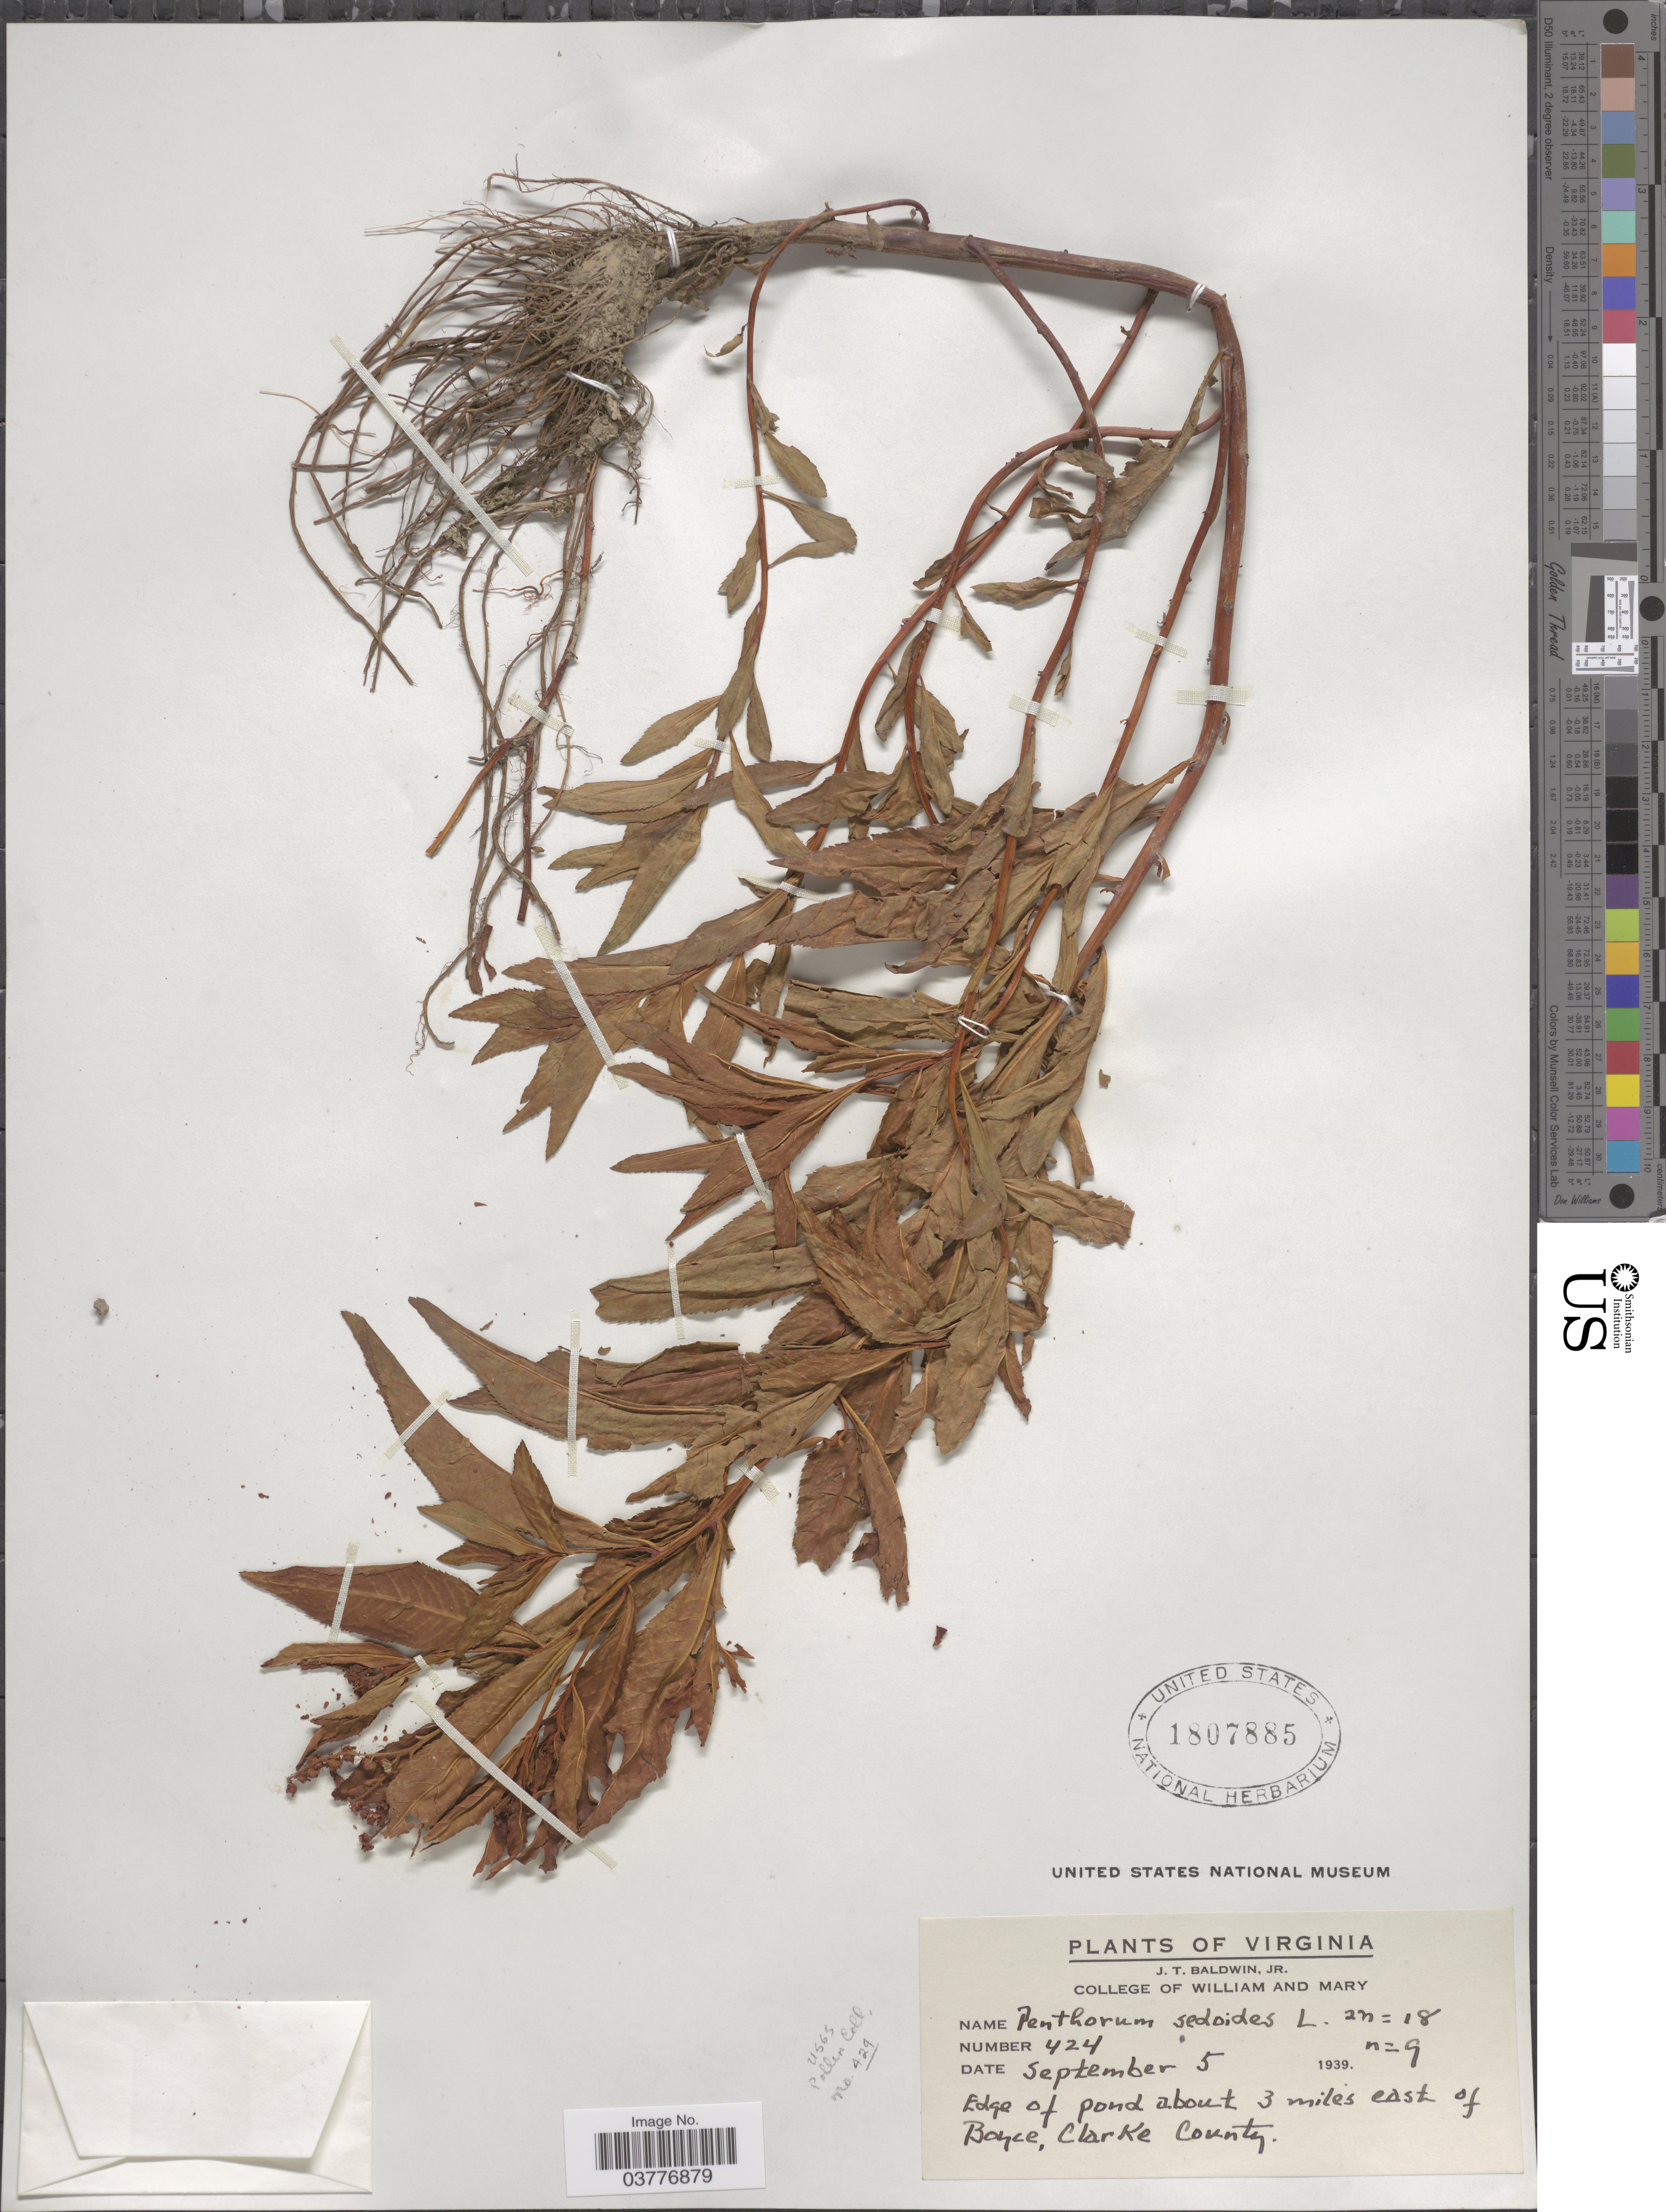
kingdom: Plantae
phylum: Tracheophyta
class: Magnoliopsida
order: Saxifragales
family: Penthoraceae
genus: Penthorum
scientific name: Penthorum sedoides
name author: L.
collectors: J. T. Baldwin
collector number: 424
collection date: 1939-09-05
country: United States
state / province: Virginia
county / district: Clarke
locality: Edge of pond about 3 miles east of Boyce, Clarke County.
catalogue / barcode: US 1807885